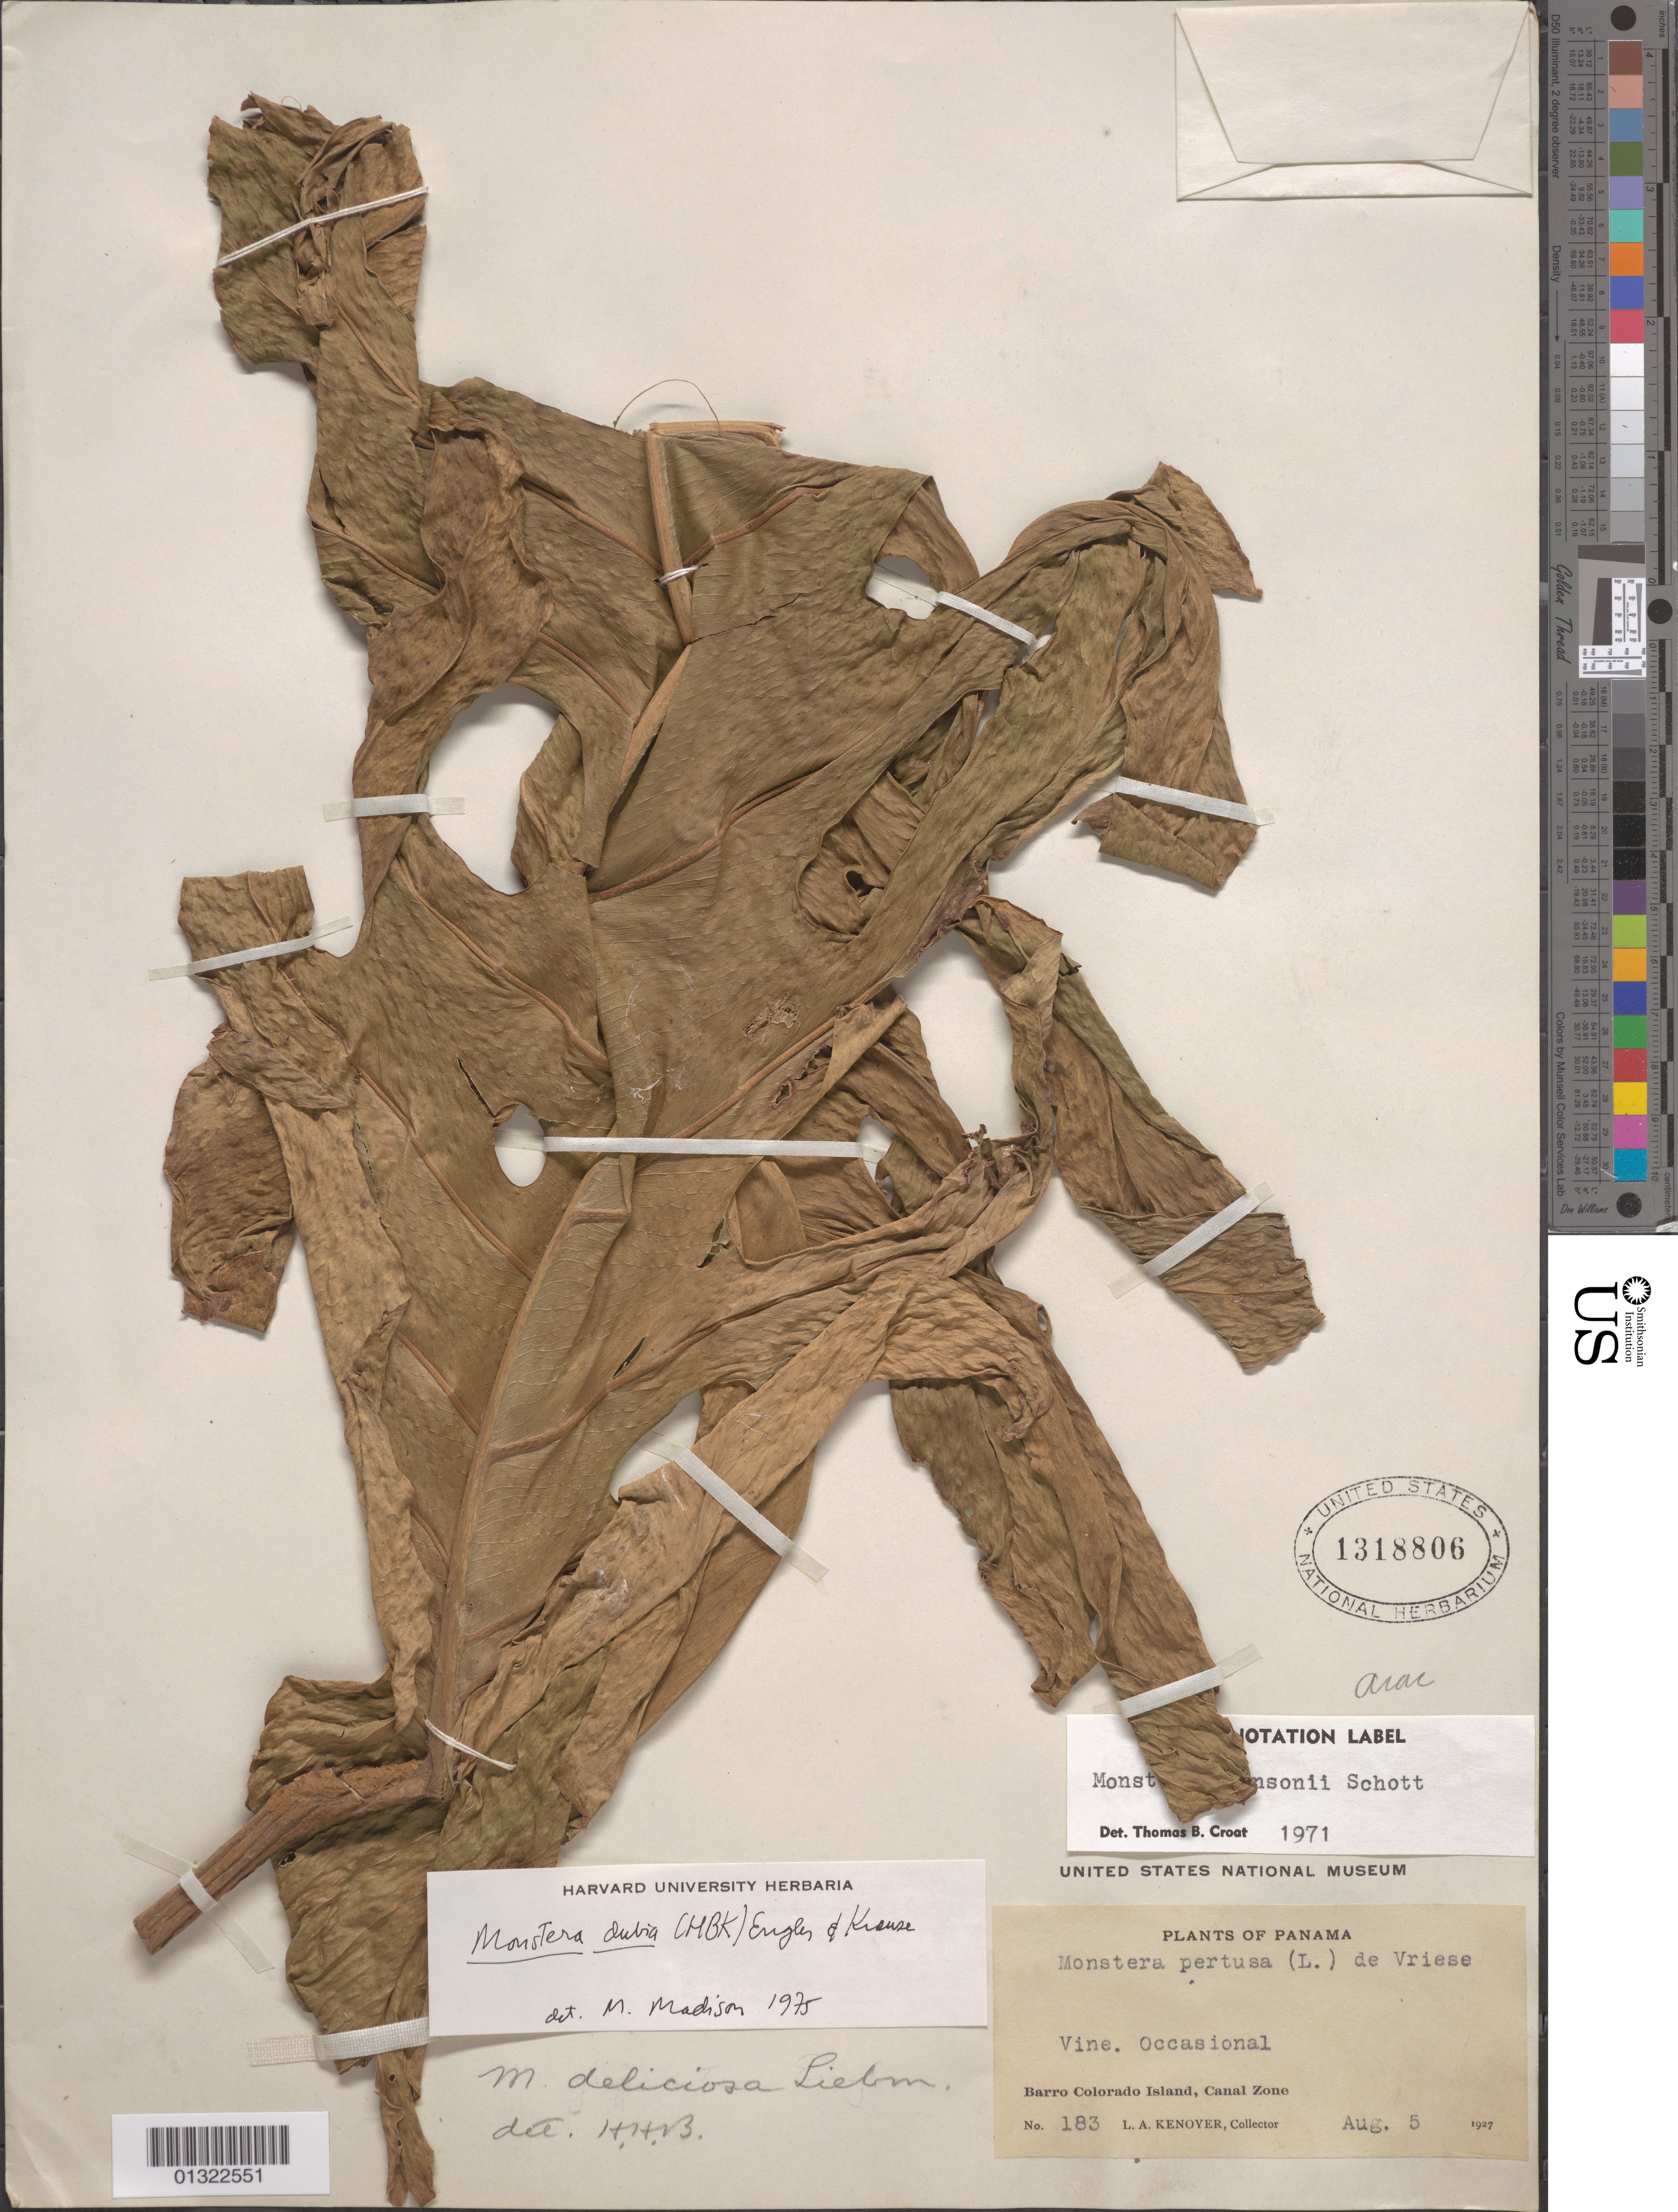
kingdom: Plantae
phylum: Tracheophyta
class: Liliopsida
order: Alismatales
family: Araceae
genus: Monstera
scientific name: Monstera dubia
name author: (Kunth) Engl. & K. Krause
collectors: L. Kenover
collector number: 183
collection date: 1927-08-05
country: Panama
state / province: Panamá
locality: Barro Colorado Island, Canal Zone.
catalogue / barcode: US 1318806